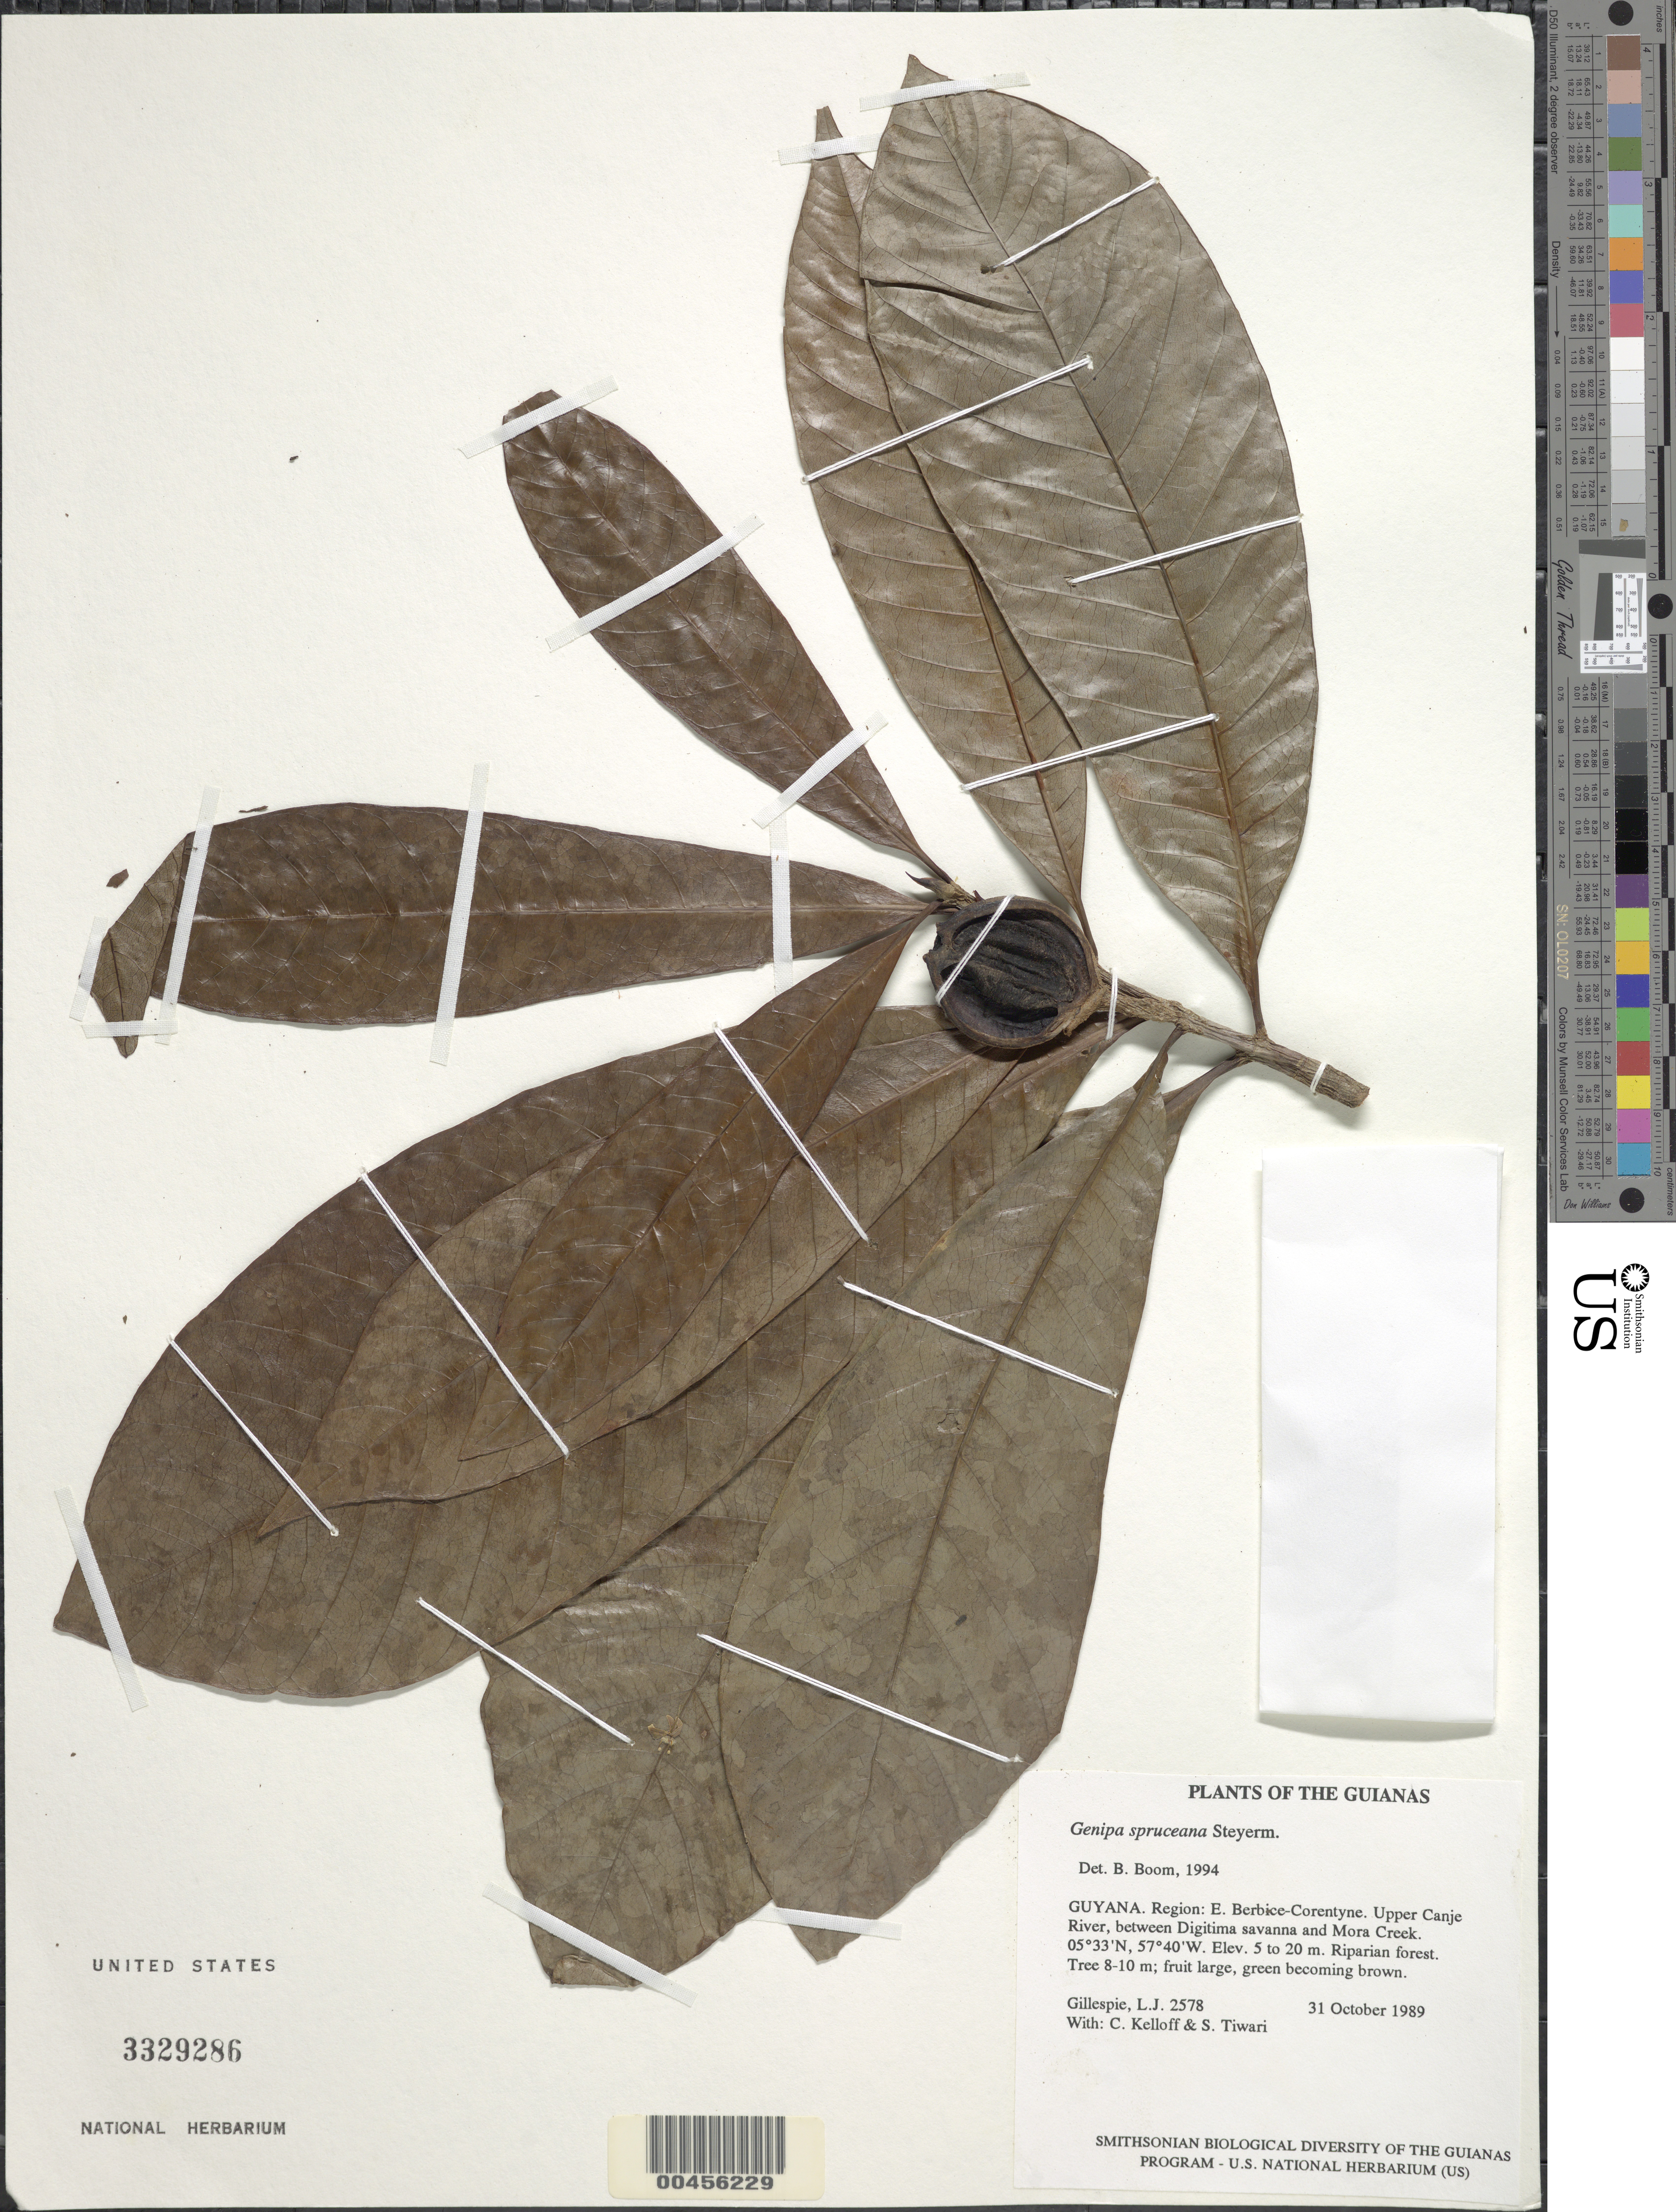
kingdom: Plantae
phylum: Tracheophyta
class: Magnoliopsida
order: Gentianales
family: Rubiaceae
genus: Genipa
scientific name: Genipa spruceana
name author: Steyerm.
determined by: Boom, B. M.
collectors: L. J. Gillespie, C. L. Kelloff & S. Tiwari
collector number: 2578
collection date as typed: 31 October 1989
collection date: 1989-10-31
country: Guyana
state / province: E. Berbice-Corentyne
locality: Upper Canje River, between Digitima savanna and Mora Creek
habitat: Riparian forest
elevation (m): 5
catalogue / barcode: US 3329286